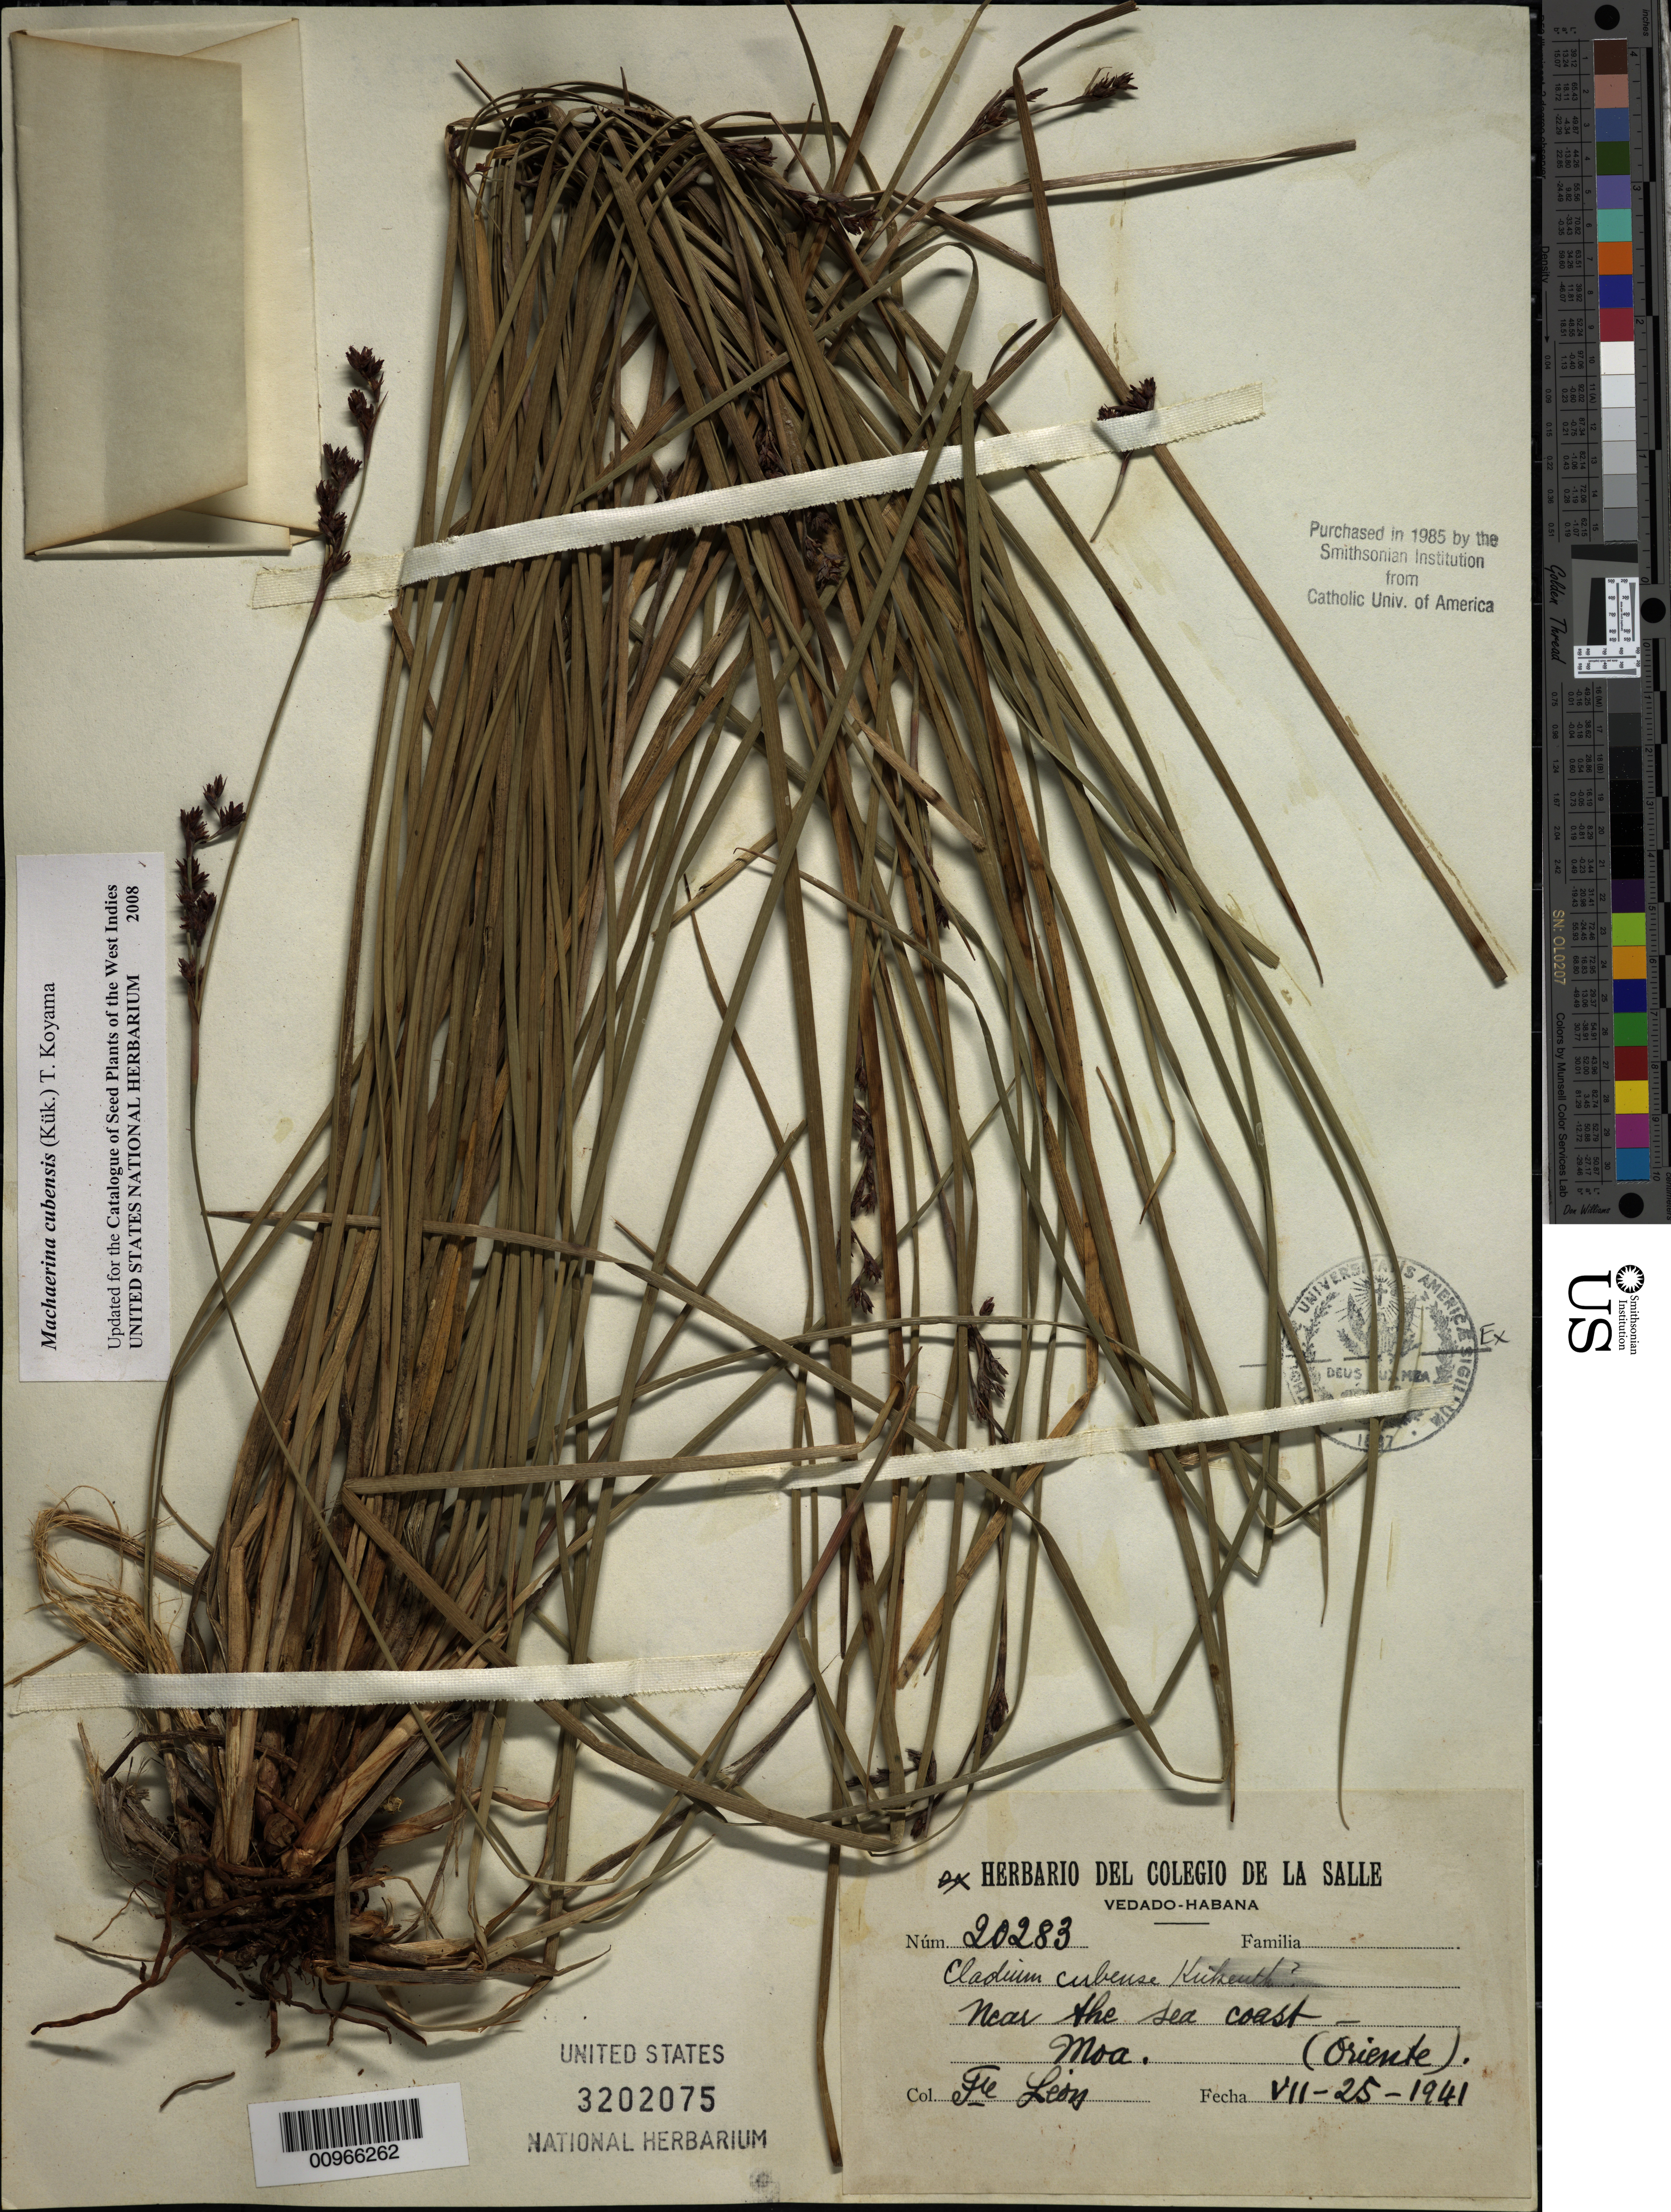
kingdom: Plantae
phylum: Tracheophyta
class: Liliopsida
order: Poales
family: Cyperaceae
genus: Machaerina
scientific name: Machaerina cubensis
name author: (Kük.) T. Koyama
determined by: Strong, M. T., (US), Smithsonian Institution - National Museum of Natural History (UNITED STATES)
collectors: F. Leon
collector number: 20283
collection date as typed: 25 Jul 1941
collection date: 1941-07-25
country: Cuba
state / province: Holguín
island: Cuba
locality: Near the sea coast, Moa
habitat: Near the sea coast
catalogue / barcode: US 3202075